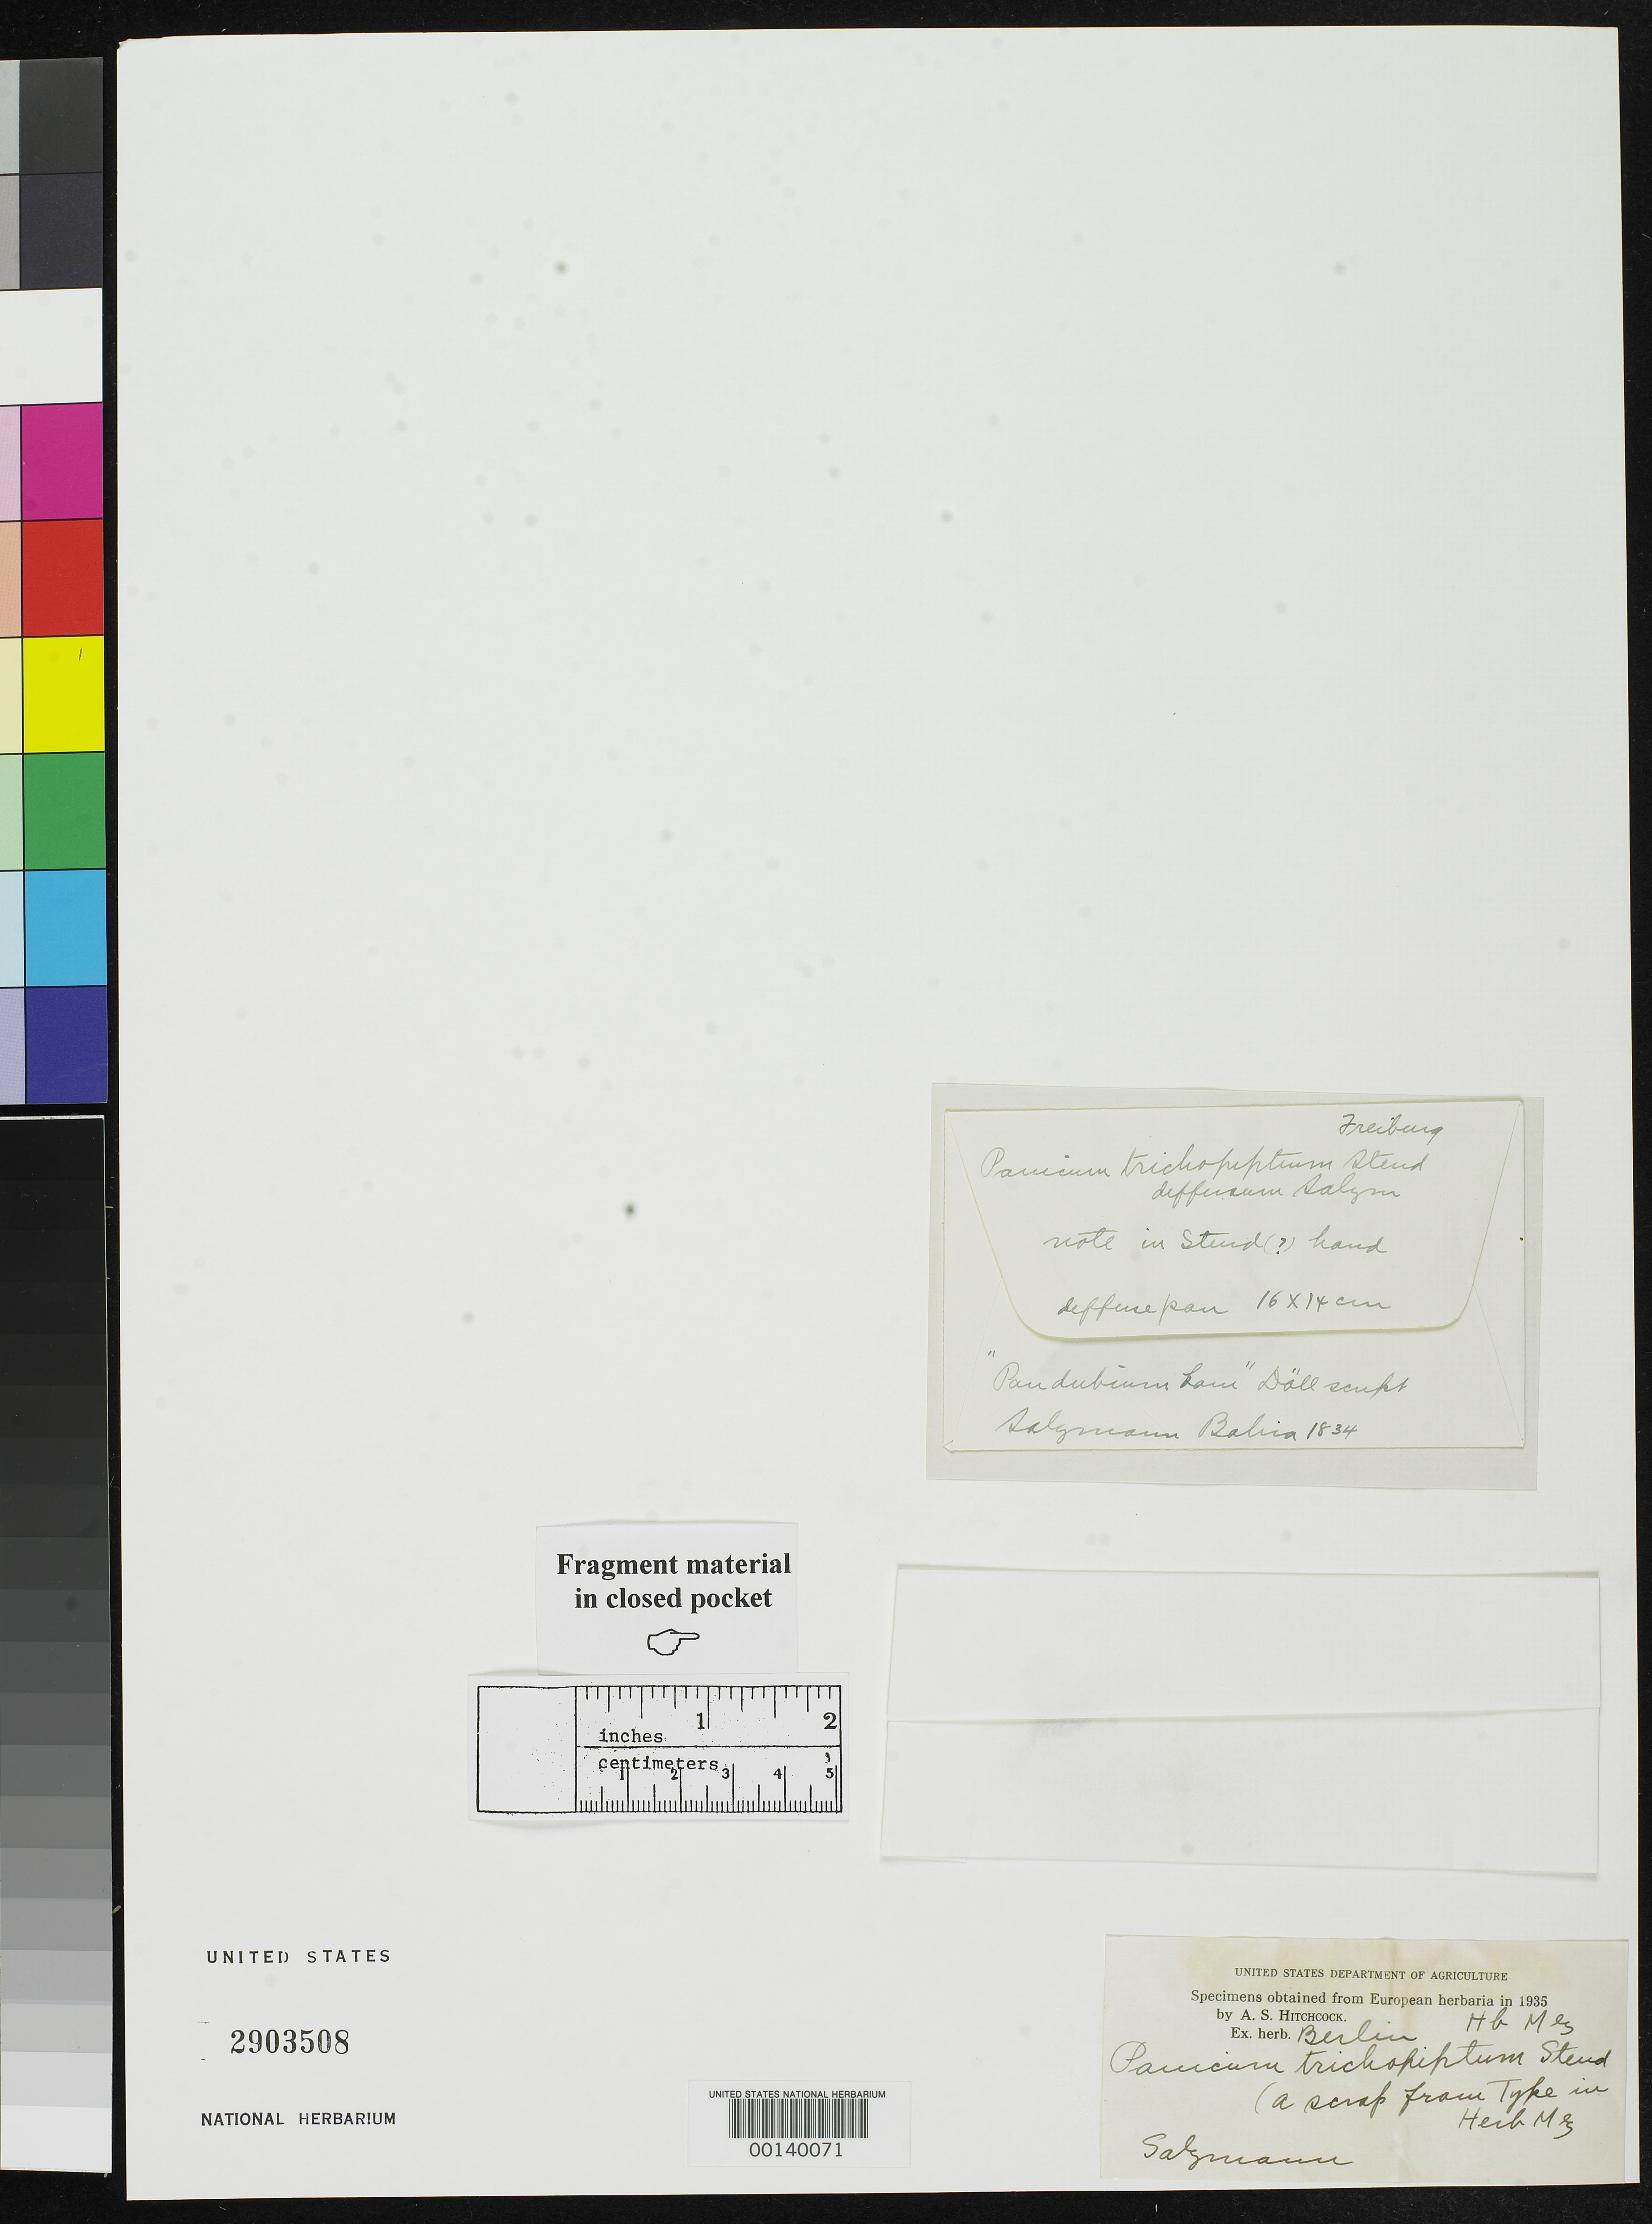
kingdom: Plantae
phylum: Tracheophyta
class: Liliopsida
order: Poales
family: Poaceae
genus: Panicum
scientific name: Panicum trichopiptum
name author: Steud.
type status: Type Fragment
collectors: P. Salzmann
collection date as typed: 1834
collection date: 1834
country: Brazil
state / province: Bahia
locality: North of Esplanda city on road to Jaquera.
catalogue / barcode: US 2903508